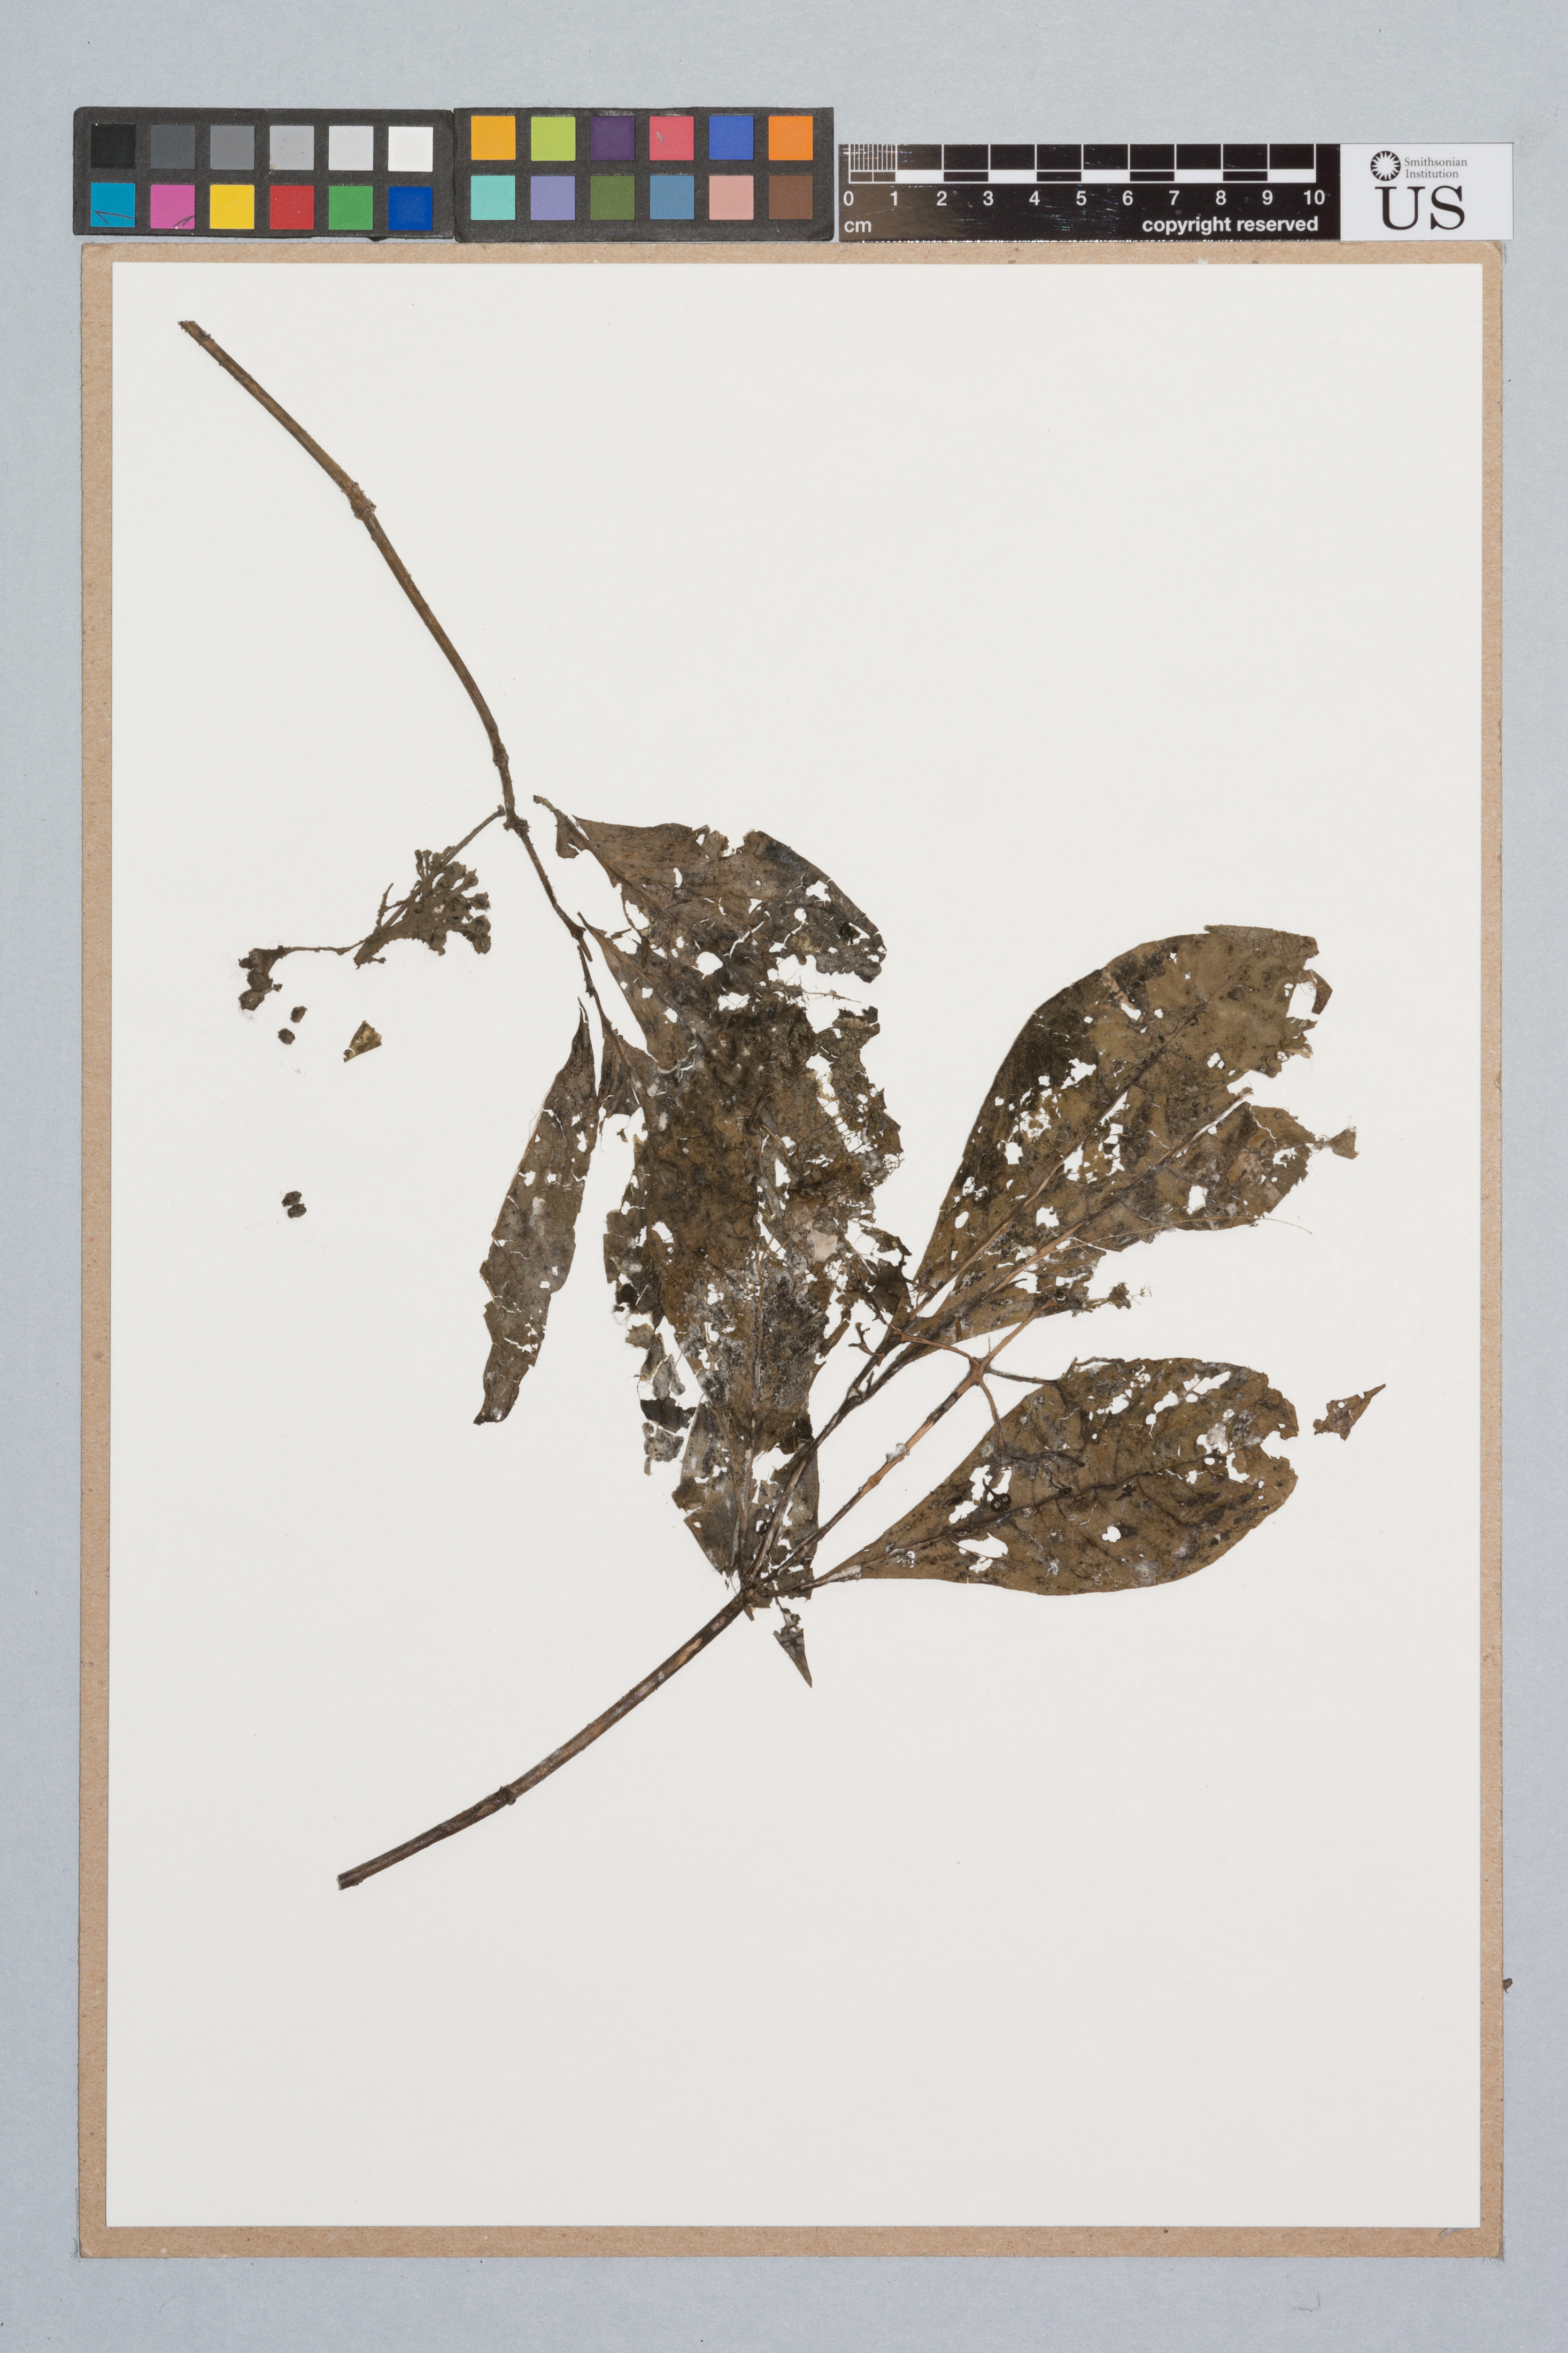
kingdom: Plantae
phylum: Tracheophyta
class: Magnoliopsida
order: Gentianales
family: Rubiaceae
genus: Palicourea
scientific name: Palicourea croceoides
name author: Desv. ex Ham.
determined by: Taylor, Charlotte M.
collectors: L. G. Lohmann & H. Peckham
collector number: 178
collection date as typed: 26-Jun-98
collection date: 1998-06-26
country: Suriname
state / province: Sipaliwini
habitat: Cloud forest-like vegetation, with a very dense understory and only a few tall trees up to 15 m tall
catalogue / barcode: US 3474570